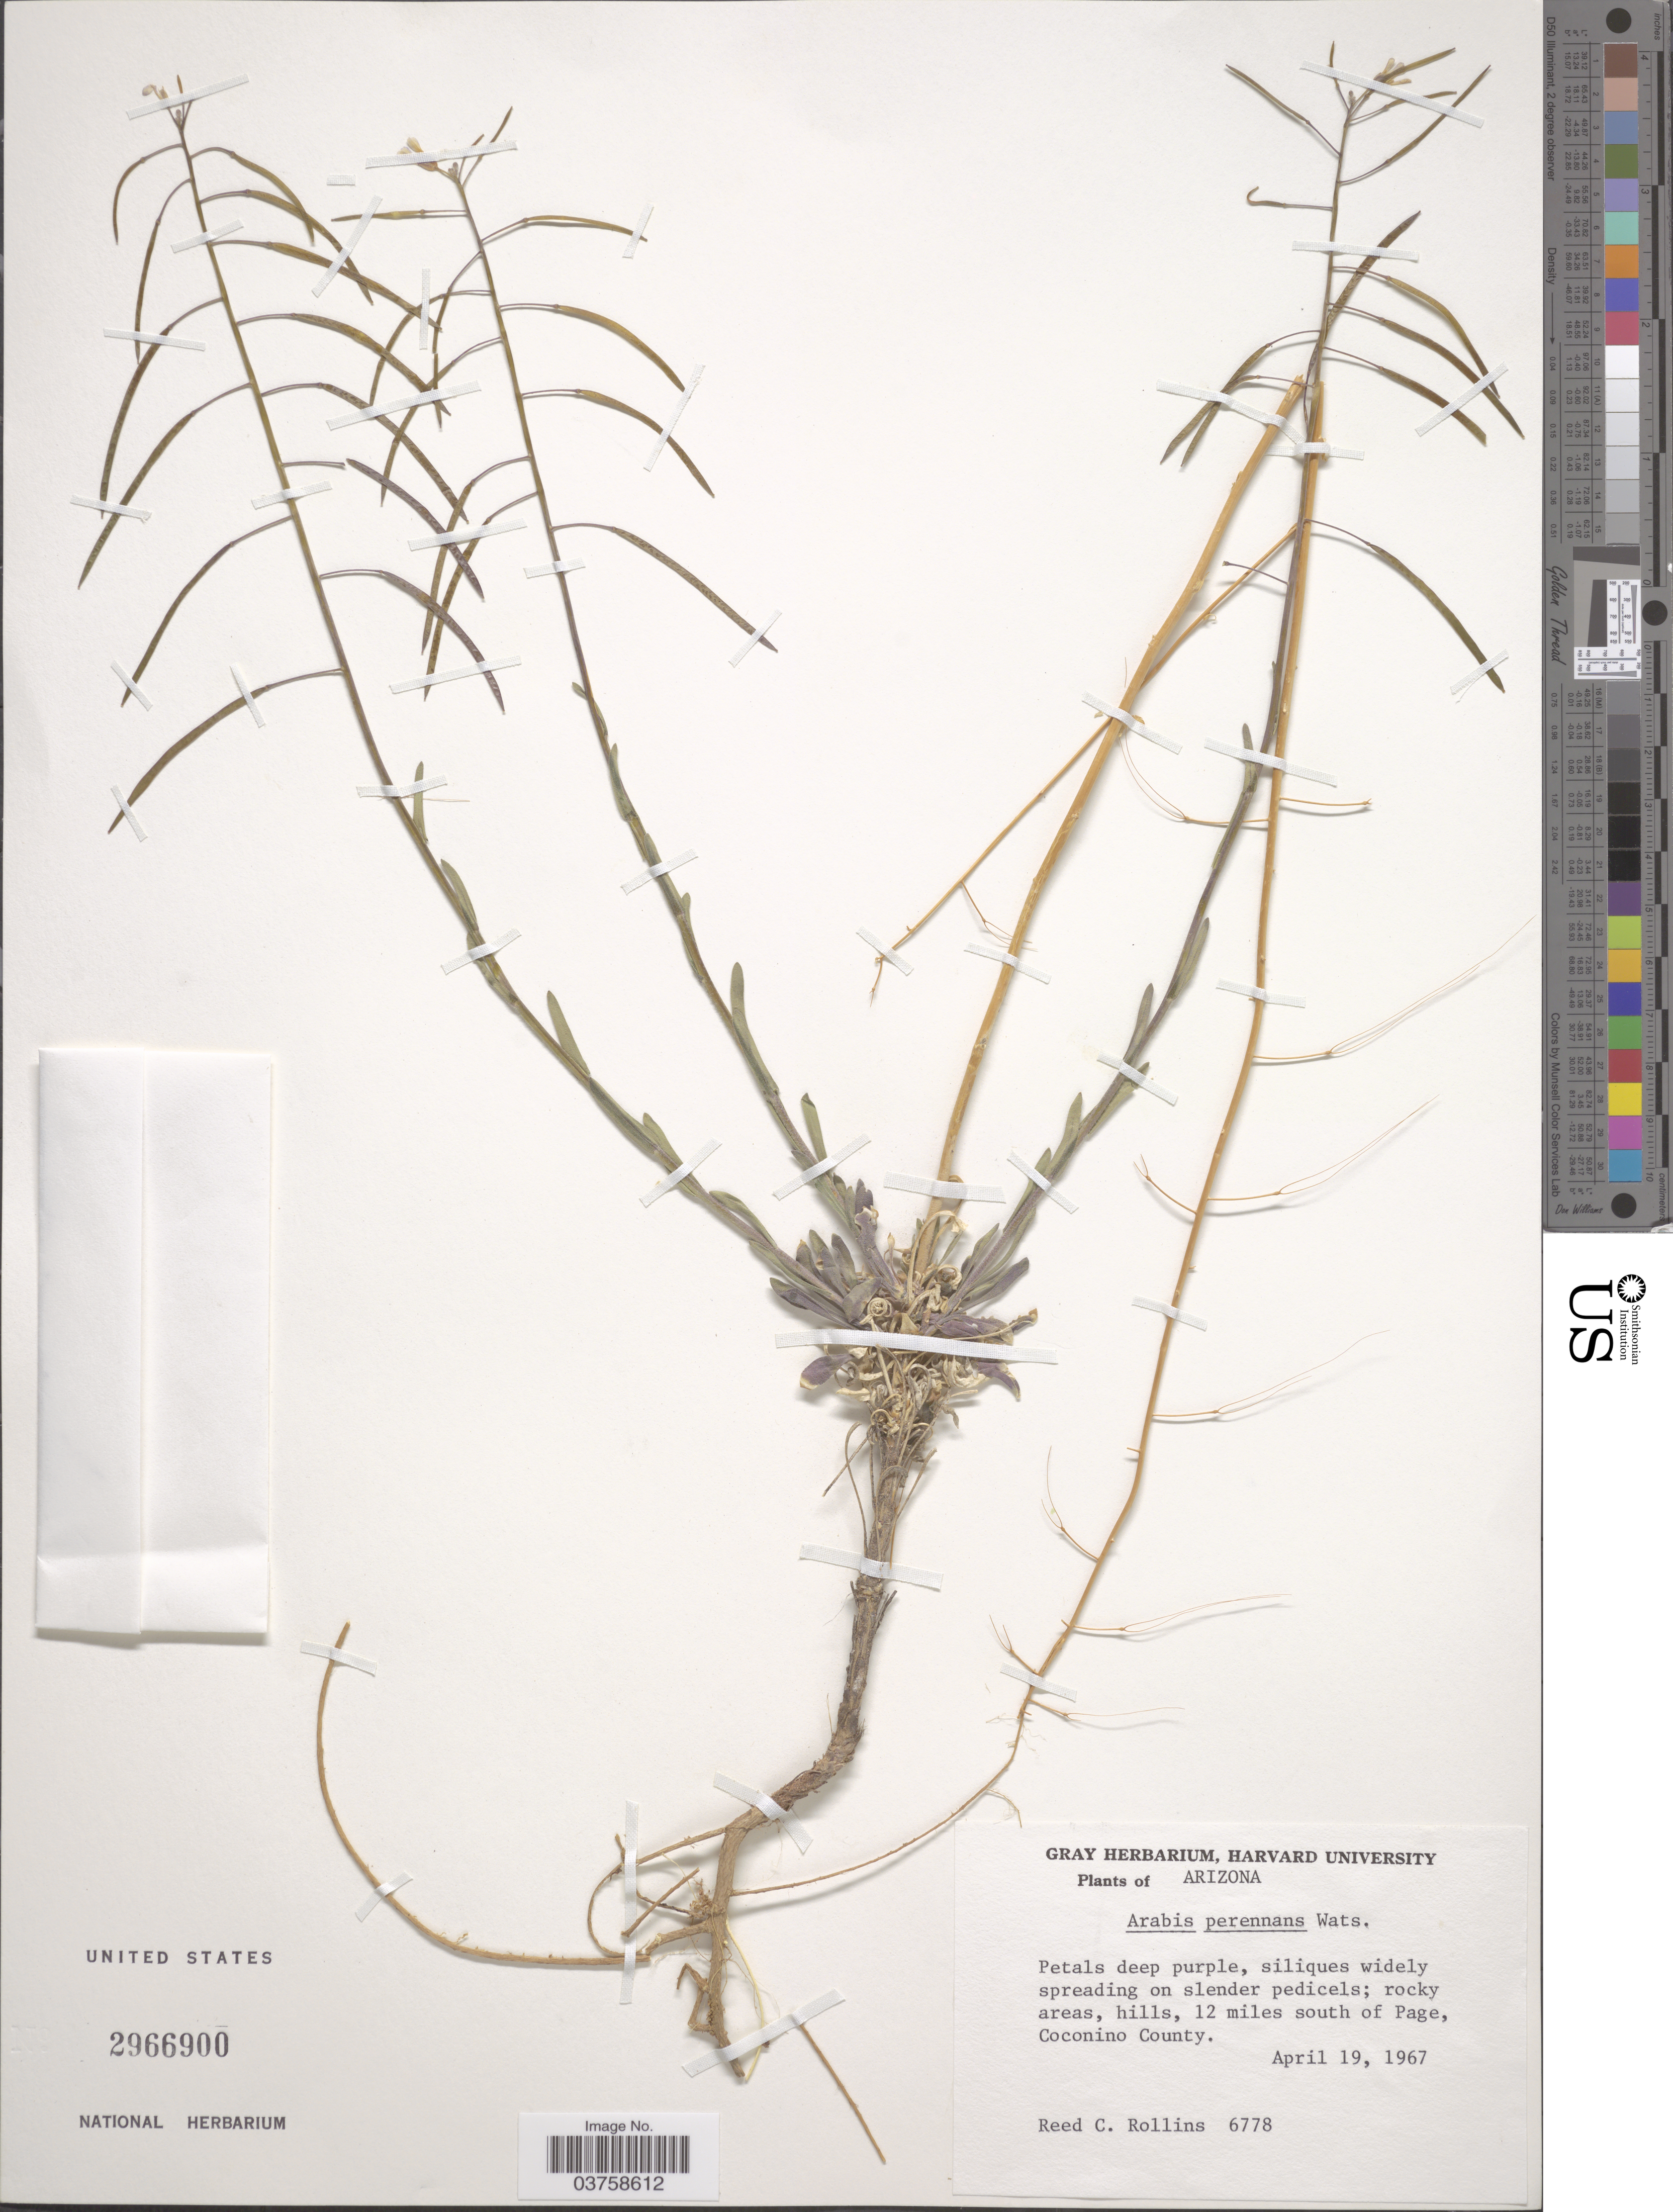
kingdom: Plantae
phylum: Tracheophyta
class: Magnoliopsida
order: Brassicales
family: Brassicaceae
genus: Arabis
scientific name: Arabis perennans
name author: S. Watson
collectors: R. C. Rollins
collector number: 6778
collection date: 1967-04-19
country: United States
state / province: Arizona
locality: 12 miles south of Page, Coconino County.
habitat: rocky areas, hills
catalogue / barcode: US 2966900